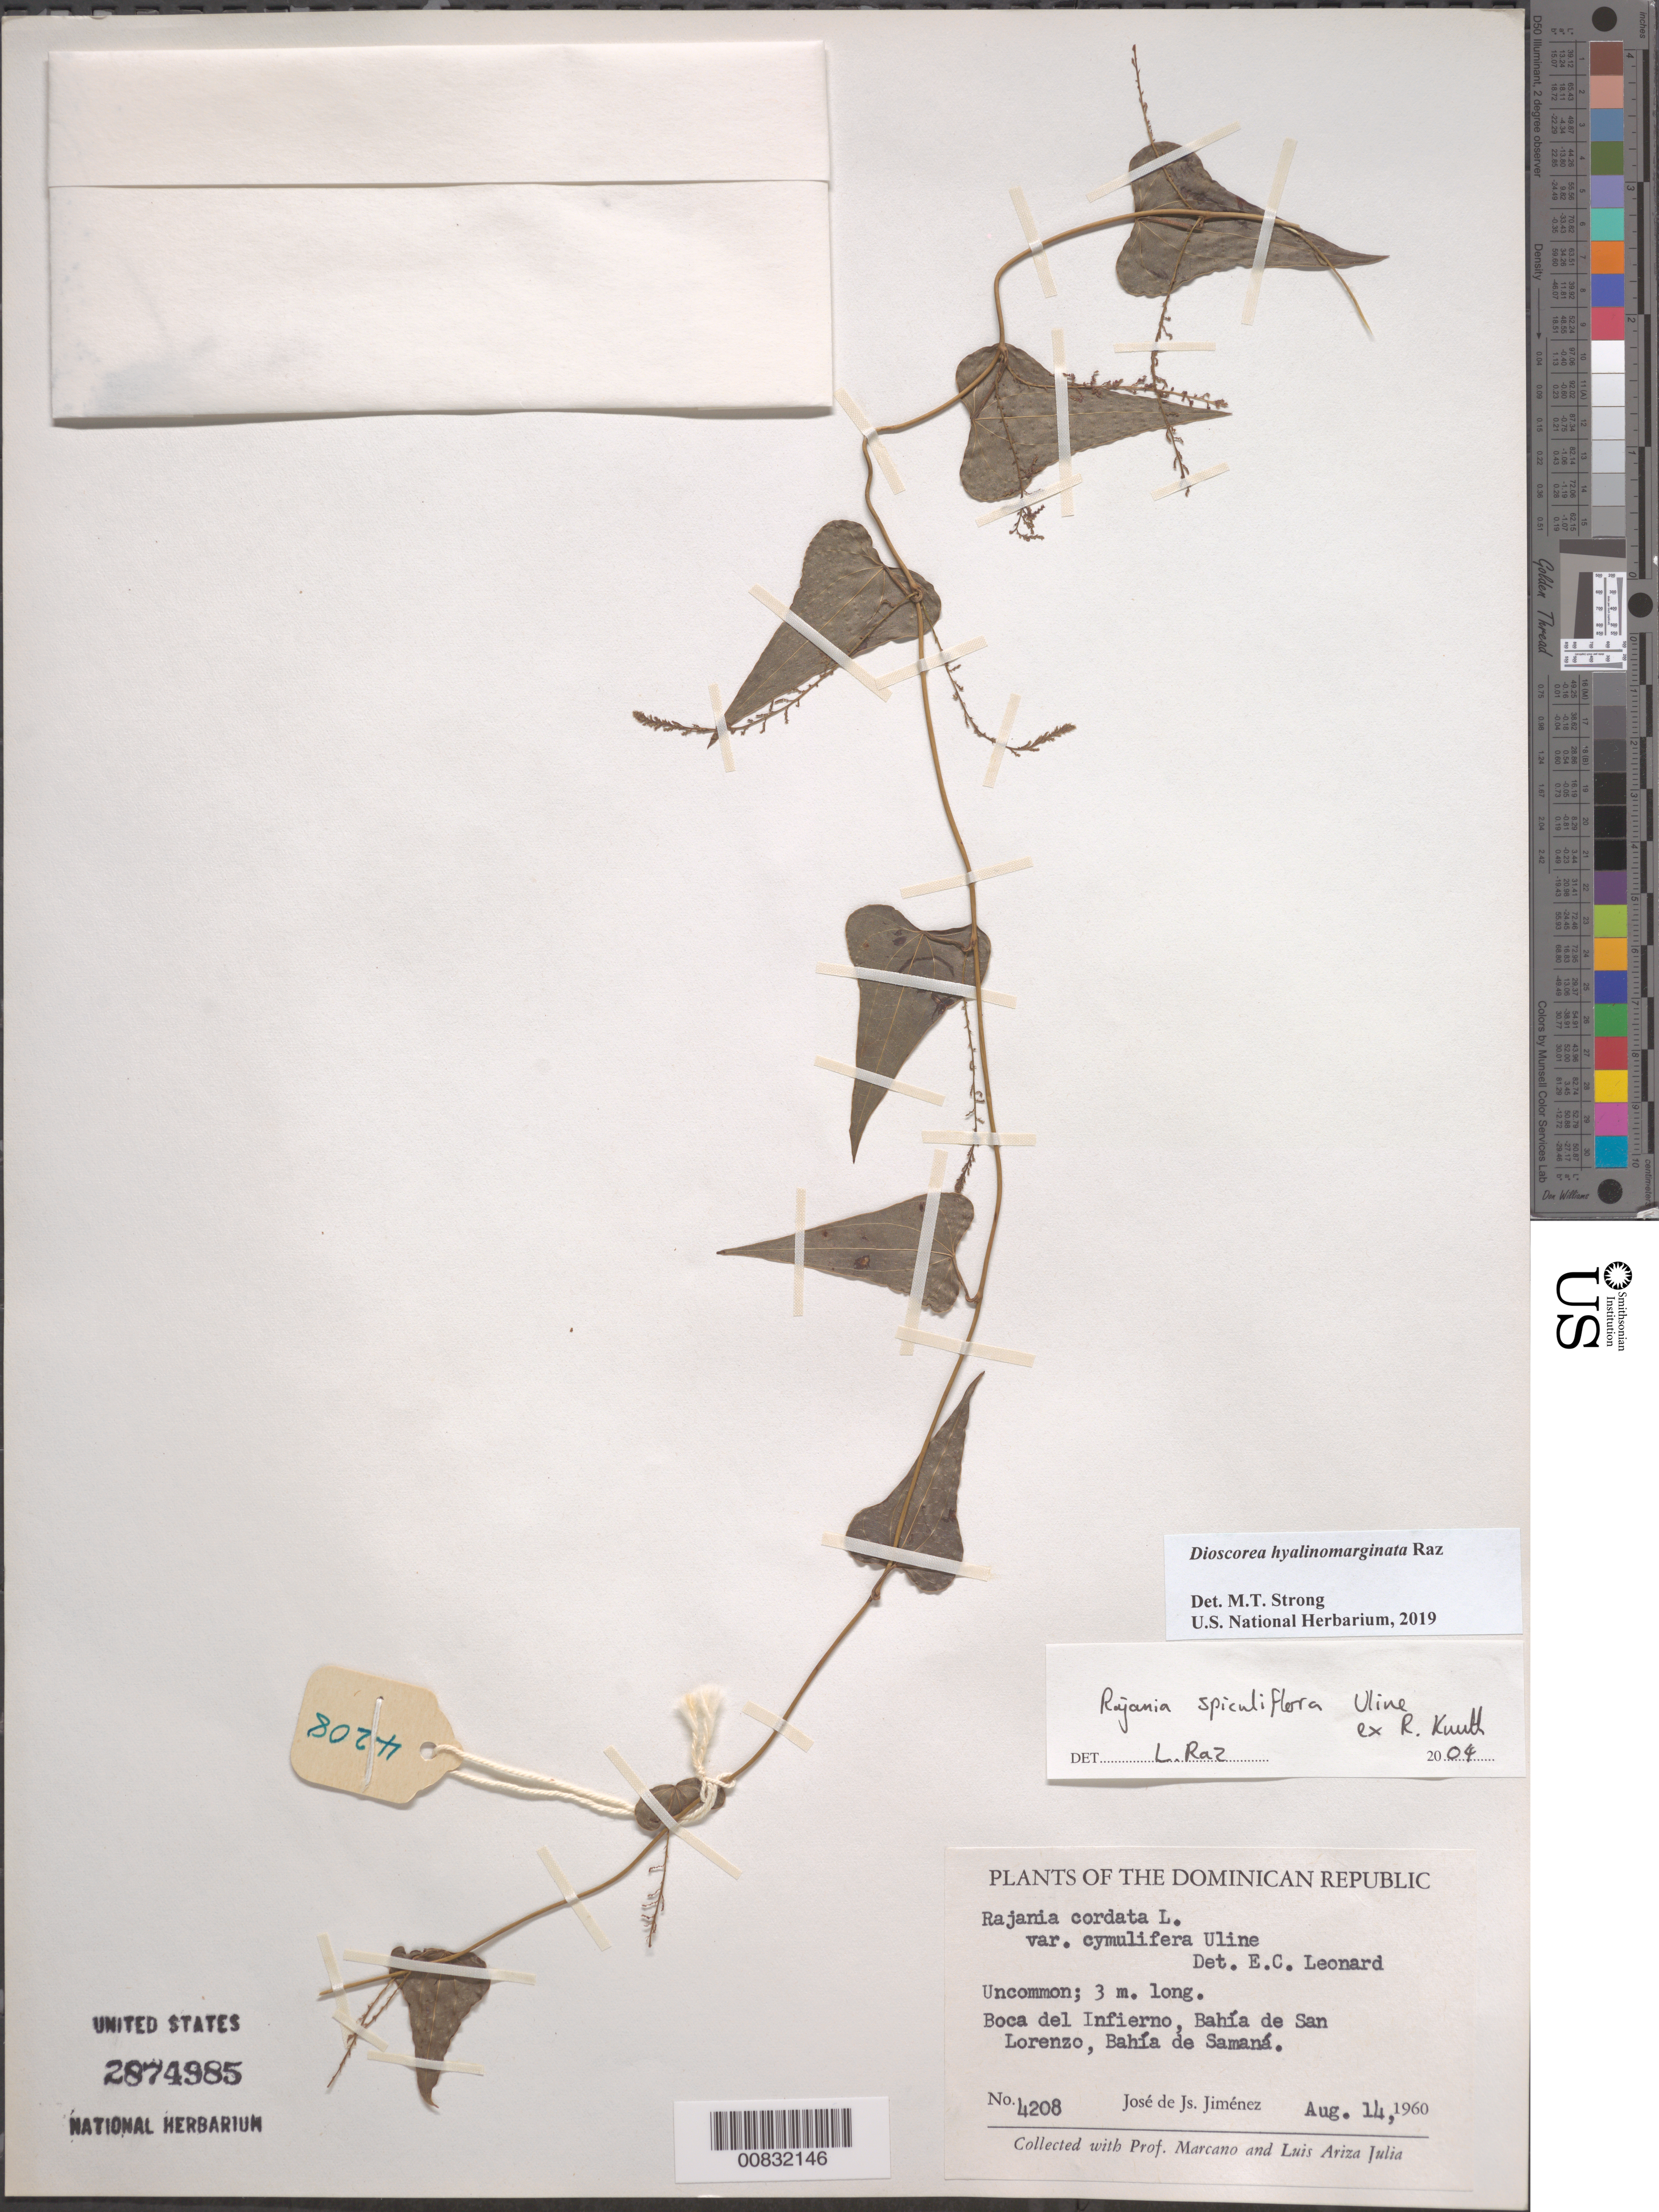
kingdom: Plantae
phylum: Tracheophyta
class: Liliopsida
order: Dioscoreales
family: Dioscoreaceae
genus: Dioscorea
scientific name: Dioscorea hyalinomarginata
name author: Raz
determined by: Strong, M. T., (US), Smithsonian Institution - National Museum of Natural History (UNITED STATES)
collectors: J. J. Jiménez, E. J. Marcano F. & L. Ariza-Julia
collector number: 4208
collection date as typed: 14 Aug 1960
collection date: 1960-08-14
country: Dominican Republic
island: Hispaniola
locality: Boca del Infierno, Bahía de San Lorenzo, Bahía de Samaná.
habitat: Uncommon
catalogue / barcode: US 2874985